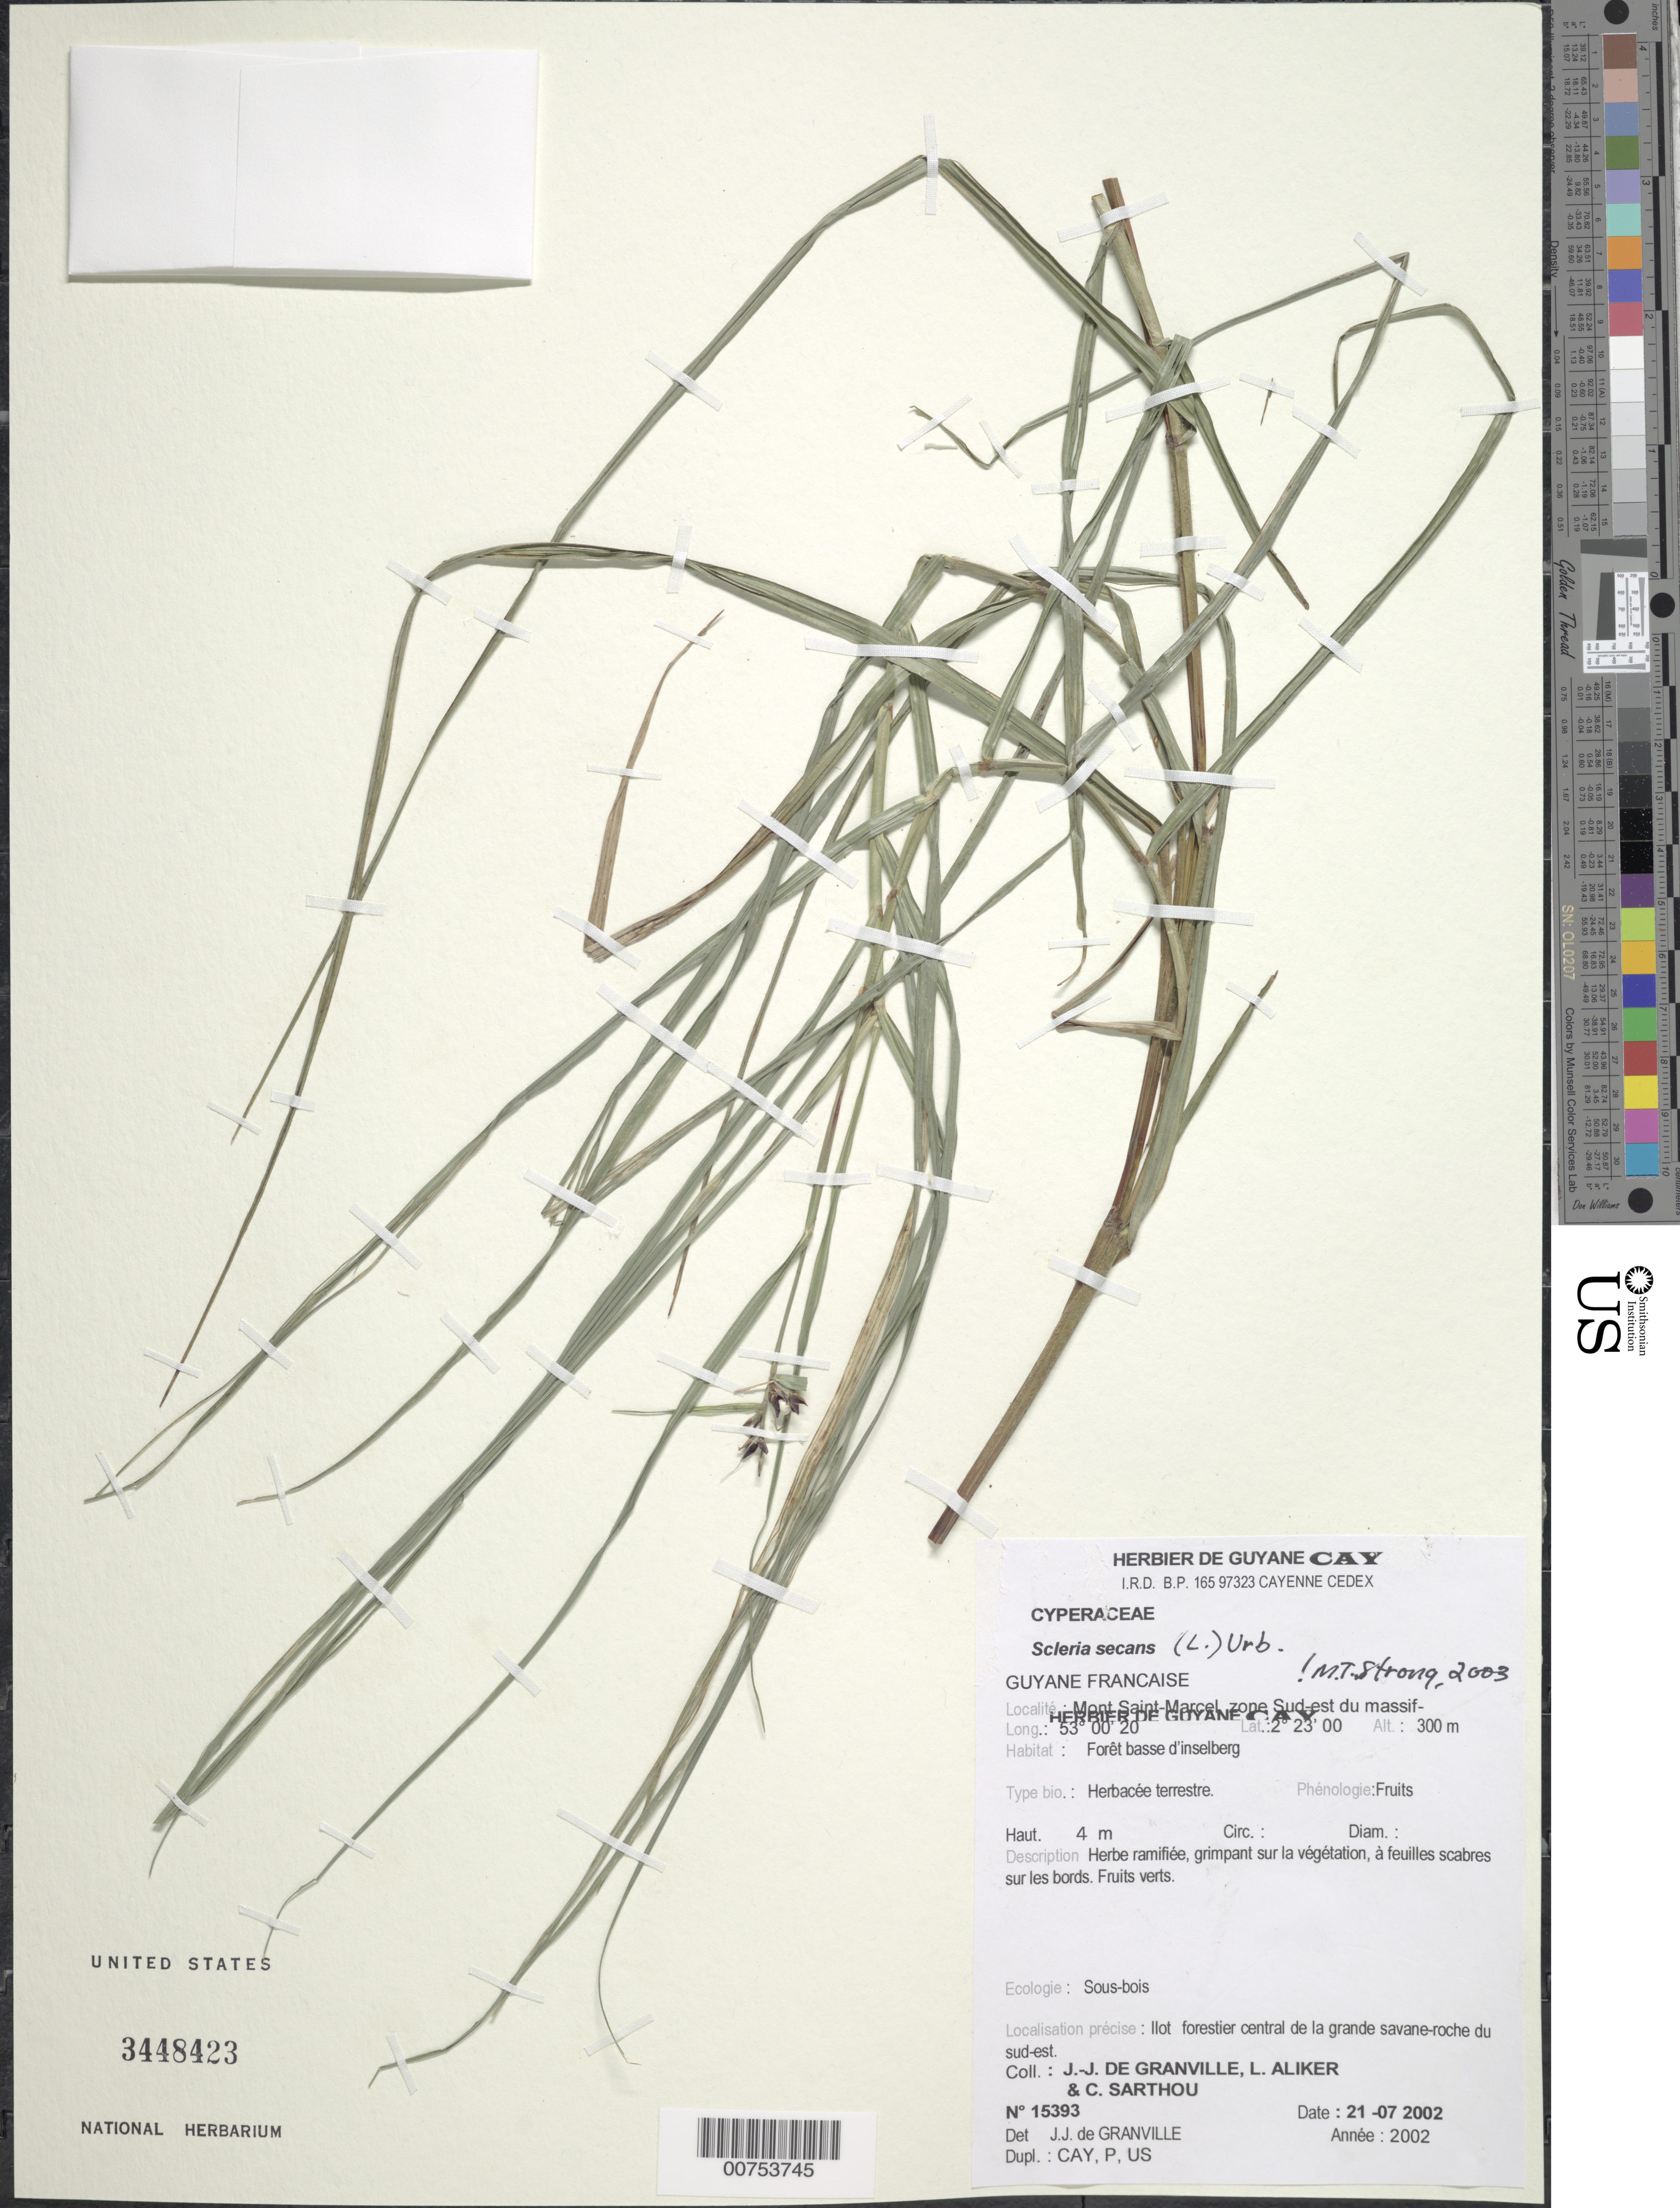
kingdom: Plantae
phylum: Tracheophyta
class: Liliopsida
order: Poales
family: Cyperaceae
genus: Scleria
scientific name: Scleria secans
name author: (L.) Urb.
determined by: Strong, M. T., (US), Smithsonian Institution - National Museum of Natural History (UNITED STATES)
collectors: J.-J. de Granville, L. Aliker & C. Sarthou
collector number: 15393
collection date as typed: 21-Jul-02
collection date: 2002-07-21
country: French Guiana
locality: Mont Saint-Marcel, zone Sud-Est du massif, Bassin de l'Yaloupi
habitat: Forêt basse sur inselberg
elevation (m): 300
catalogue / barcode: US 3448423